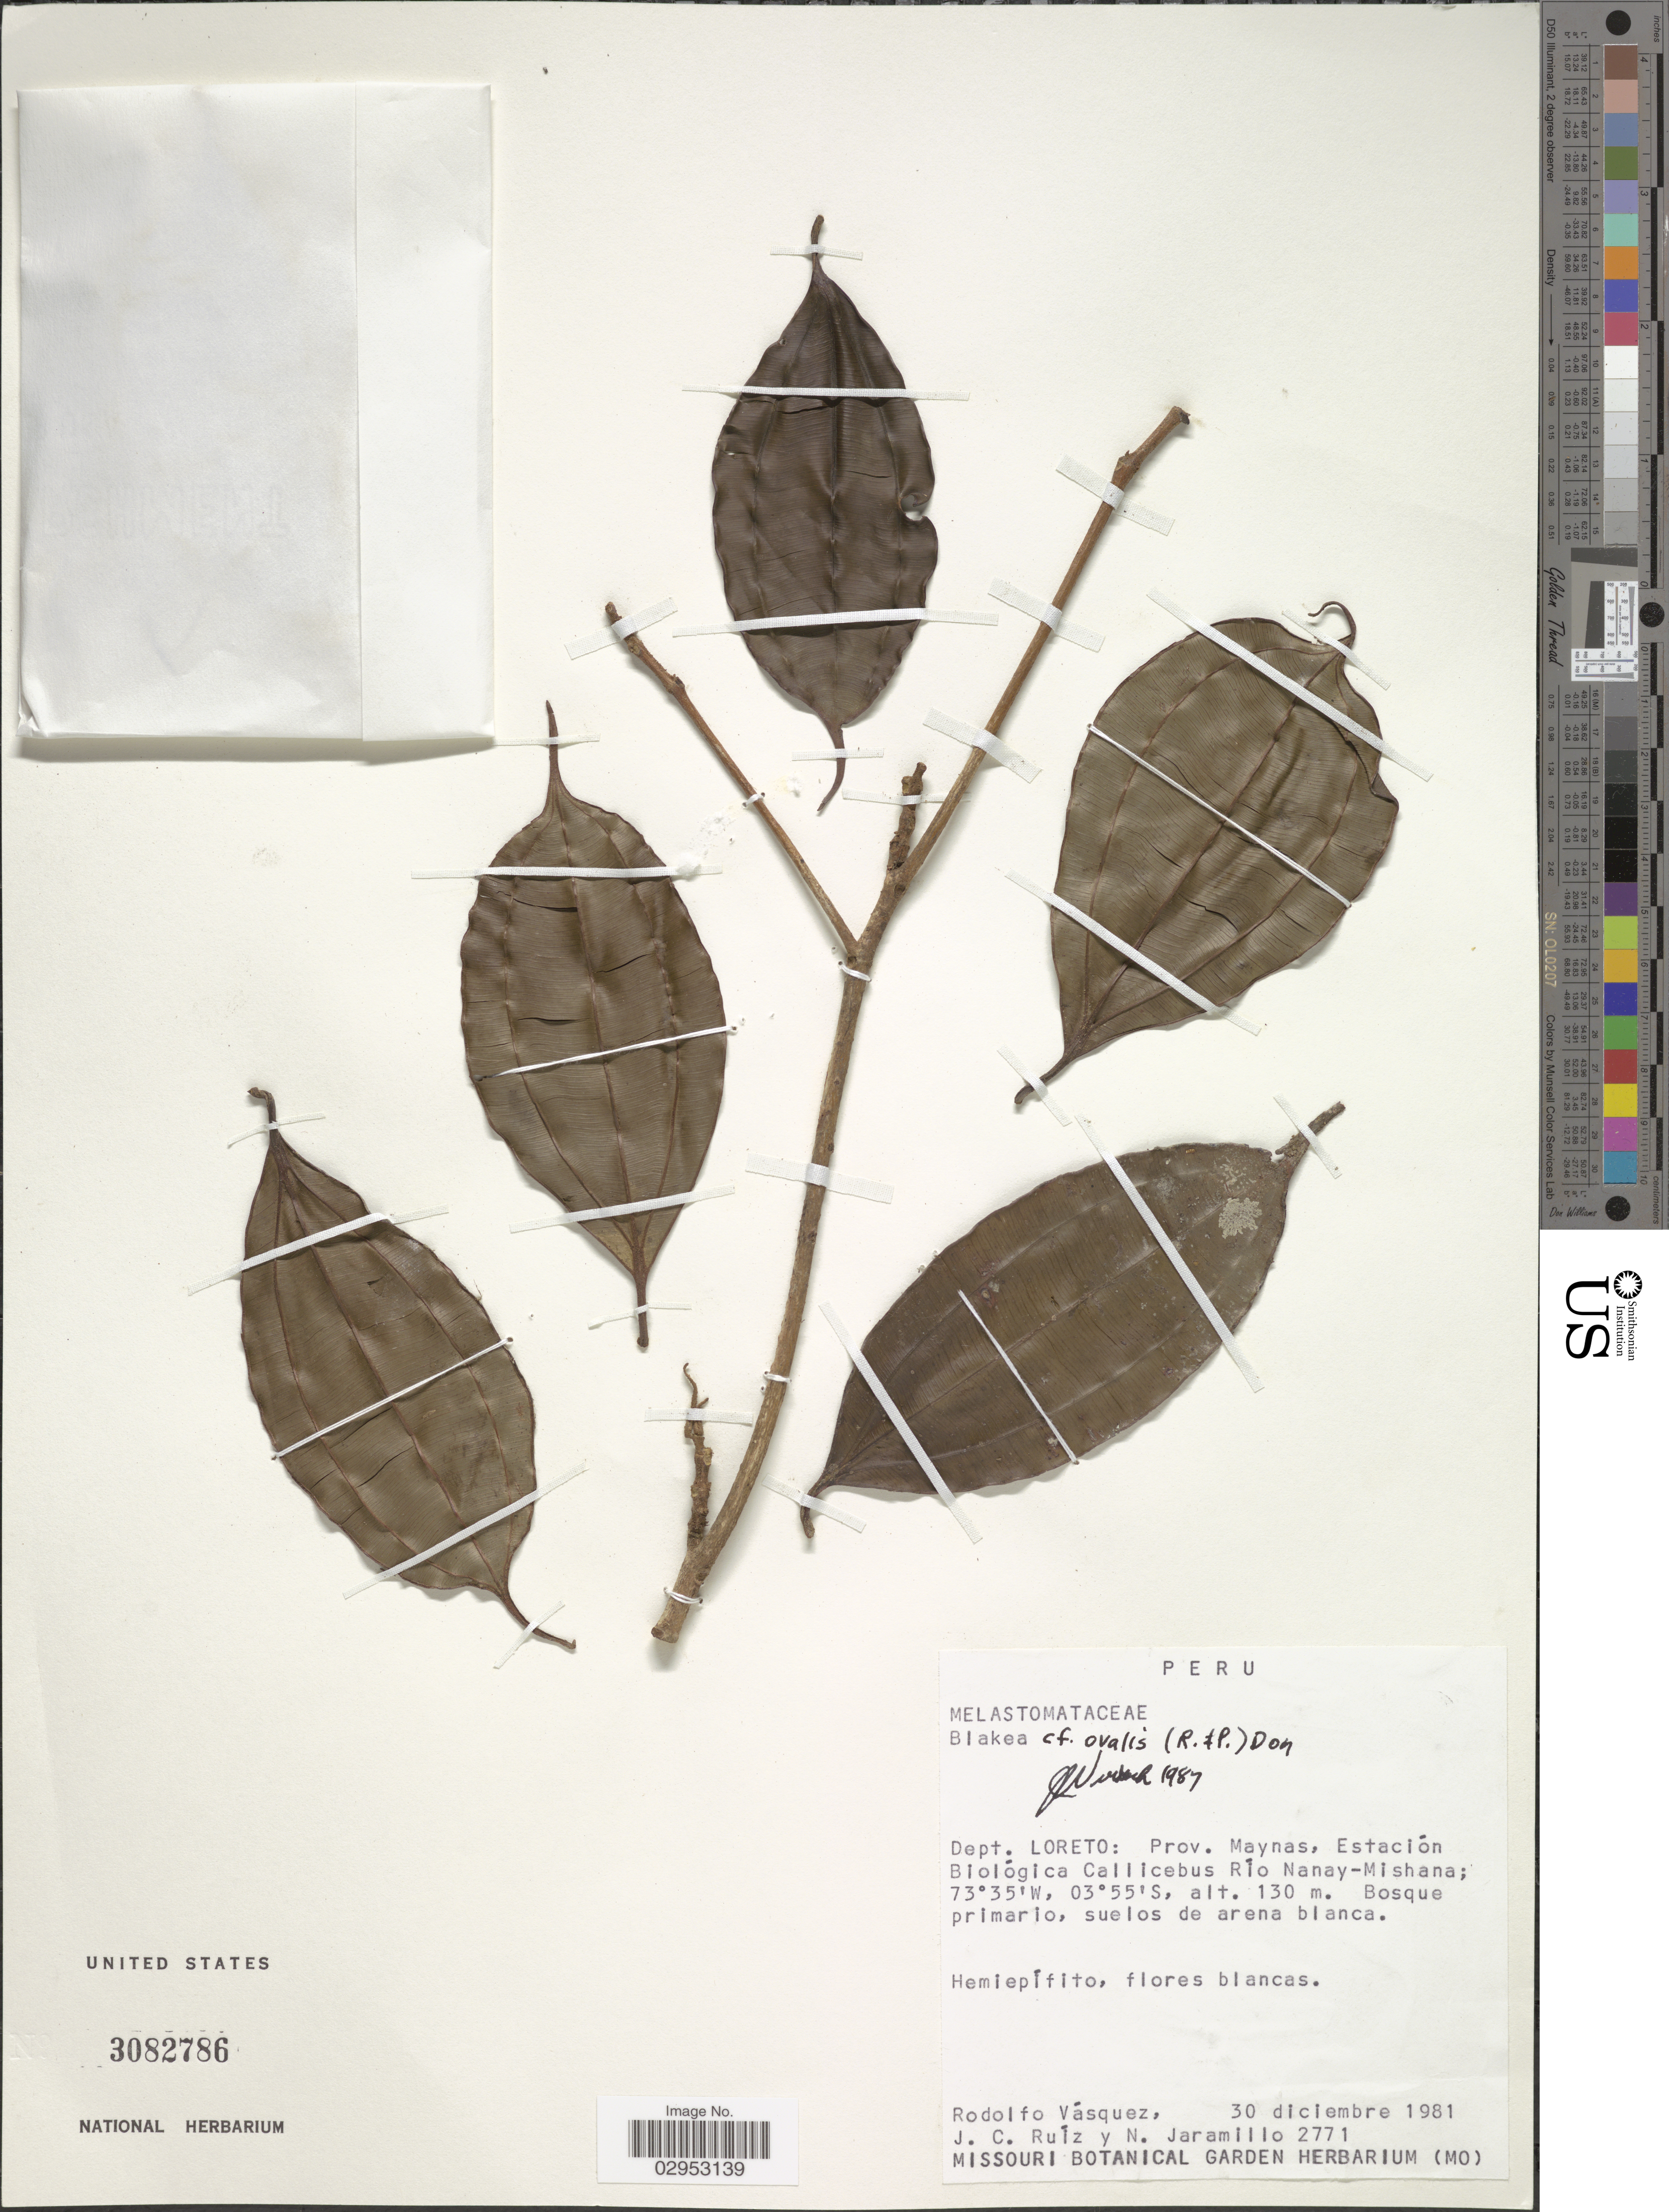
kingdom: Plantae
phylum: Tracheophyta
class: Magnoliopsida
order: Myrtales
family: Melastomataceae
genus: Blakea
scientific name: Blakea ovalis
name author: (Ruiz) D. Don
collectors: R. Vásquez, J. C. Ruíz & N. Jaramillo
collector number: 2771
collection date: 1981-12-30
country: Peru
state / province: Loreto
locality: Dept. Loreto: Prov. Maynas, Estación Biológica Callicebus Río Nanay-Mishana.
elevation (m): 130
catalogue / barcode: US 3082786